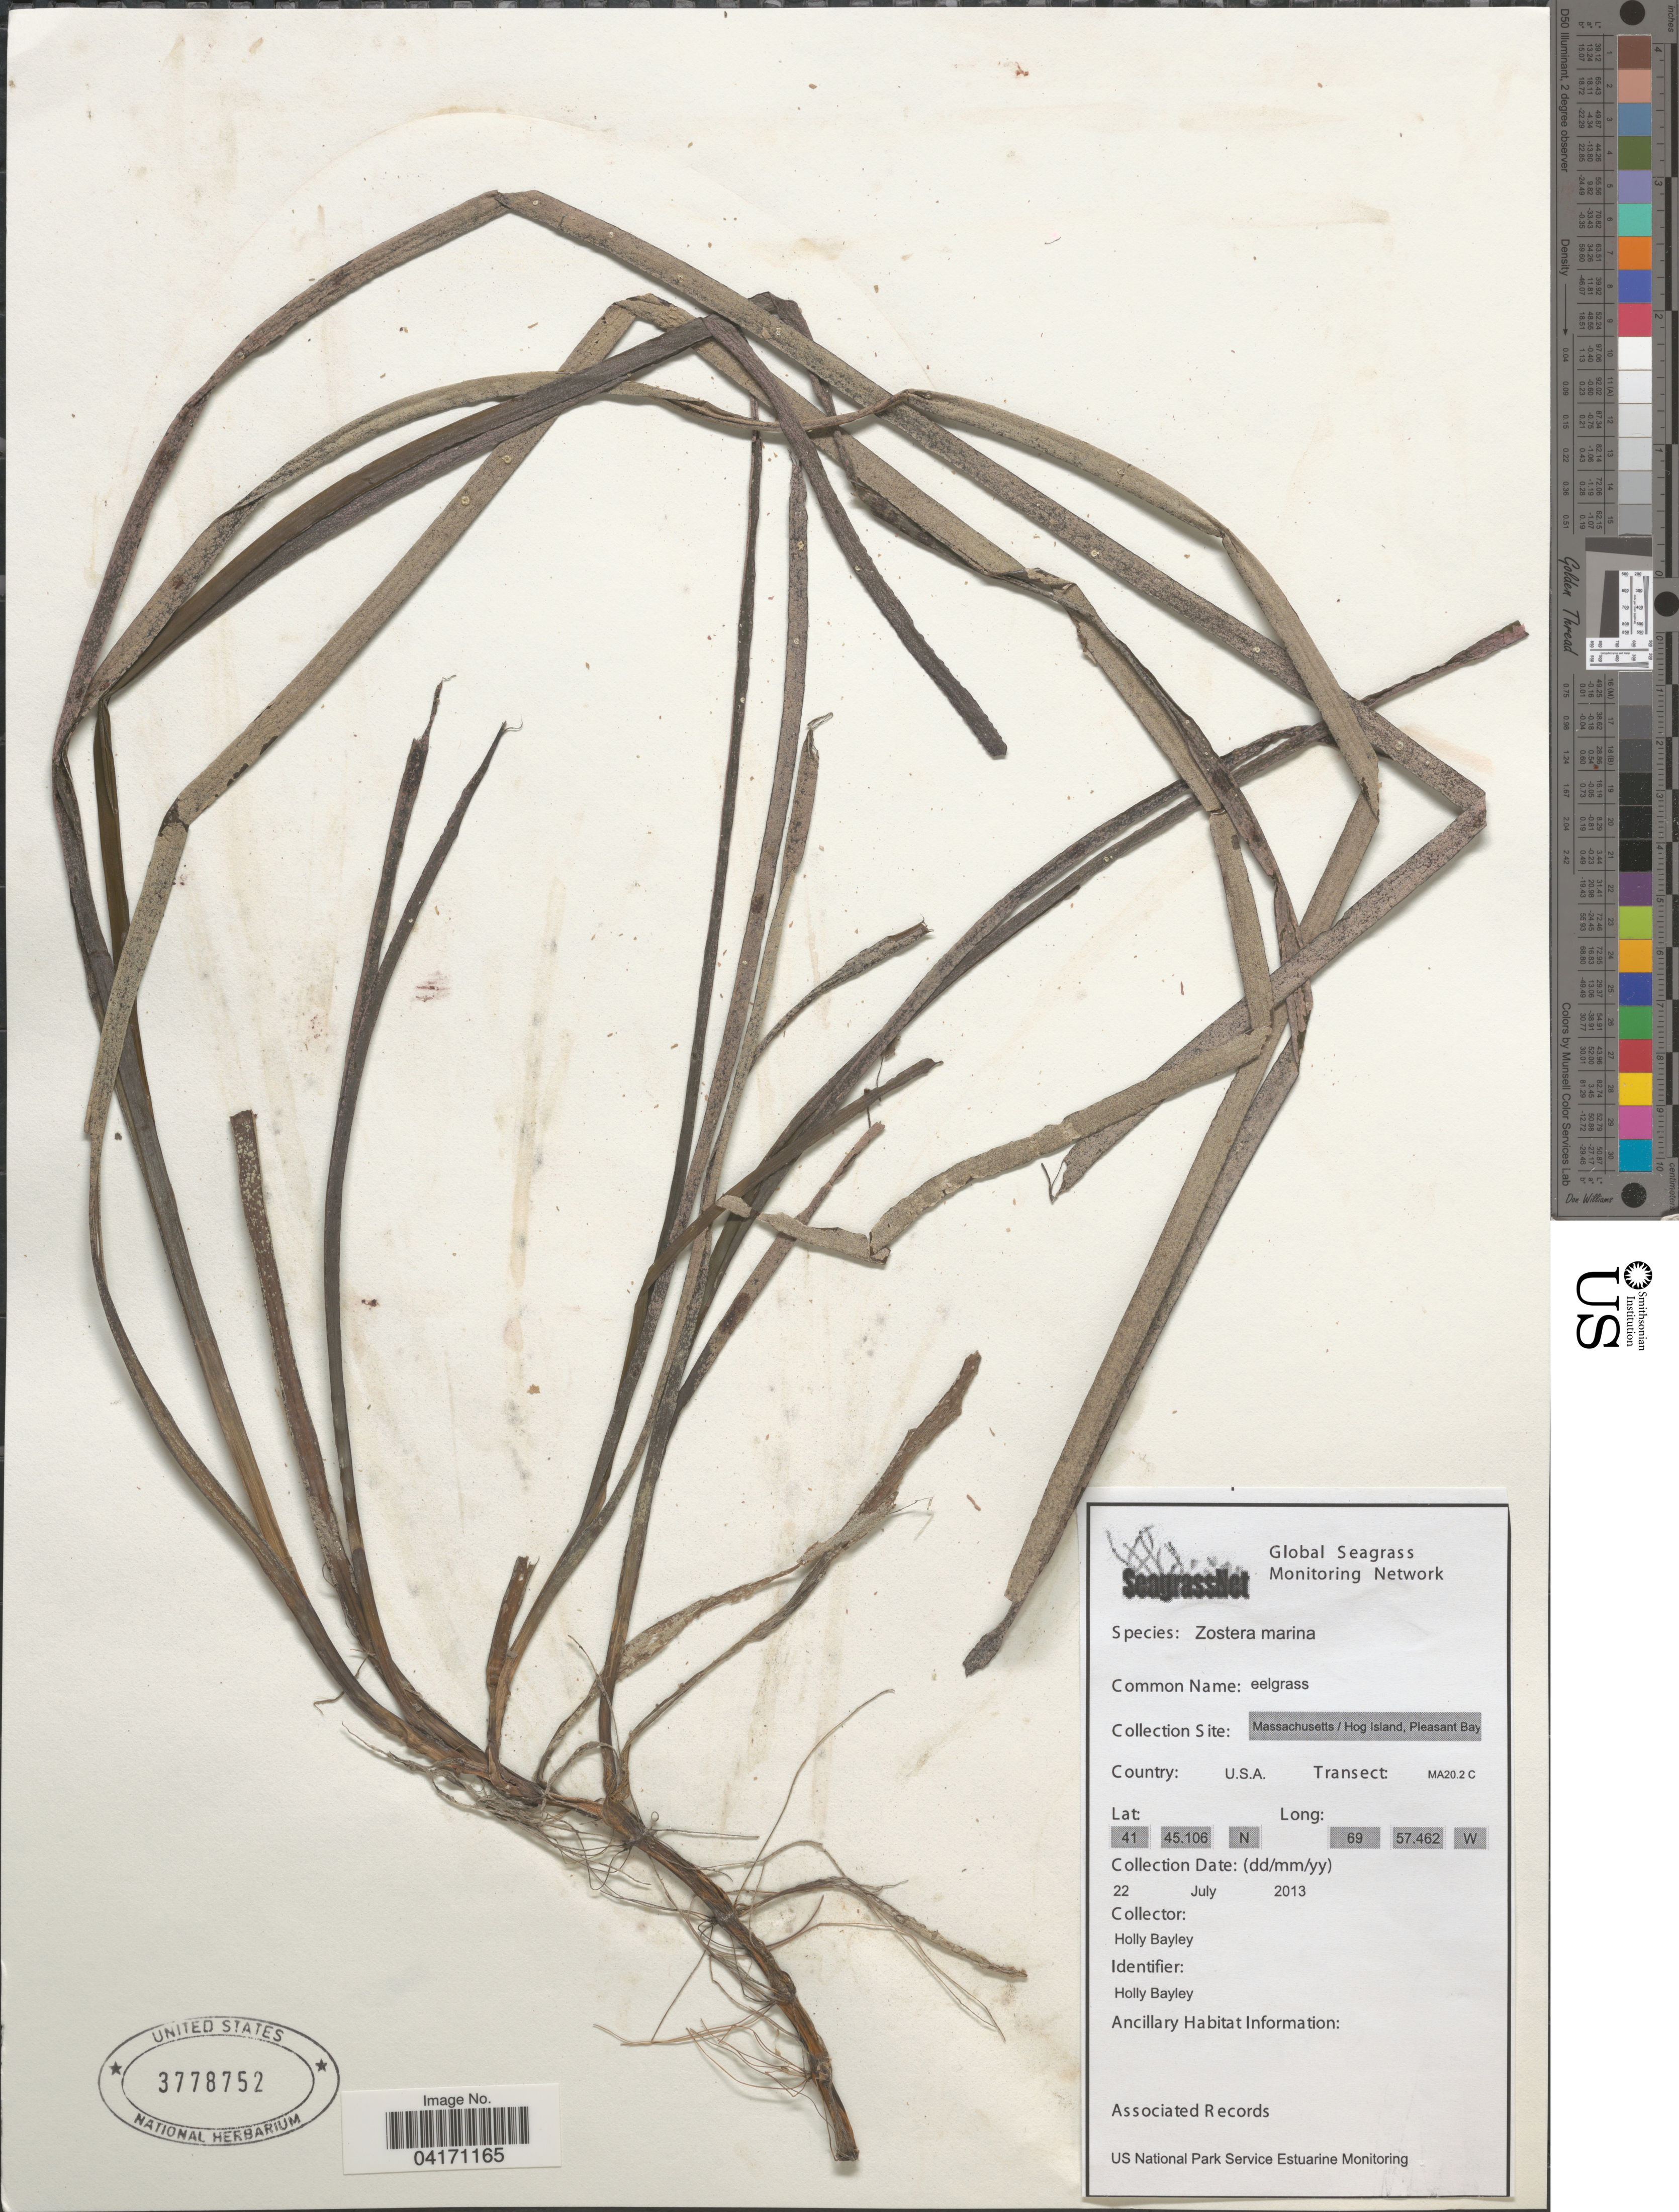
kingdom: Plantae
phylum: Tracheophyta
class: Liliopsida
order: Alismatales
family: Zosteraceae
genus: Zostera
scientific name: Zostera marina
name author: L.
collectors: H. Bayley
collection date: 2013-07-22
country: United States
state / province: Massachusetts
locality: Hog Island, Pleasant Bay. Transect: MA20.2 C.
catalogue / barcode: US 3778752